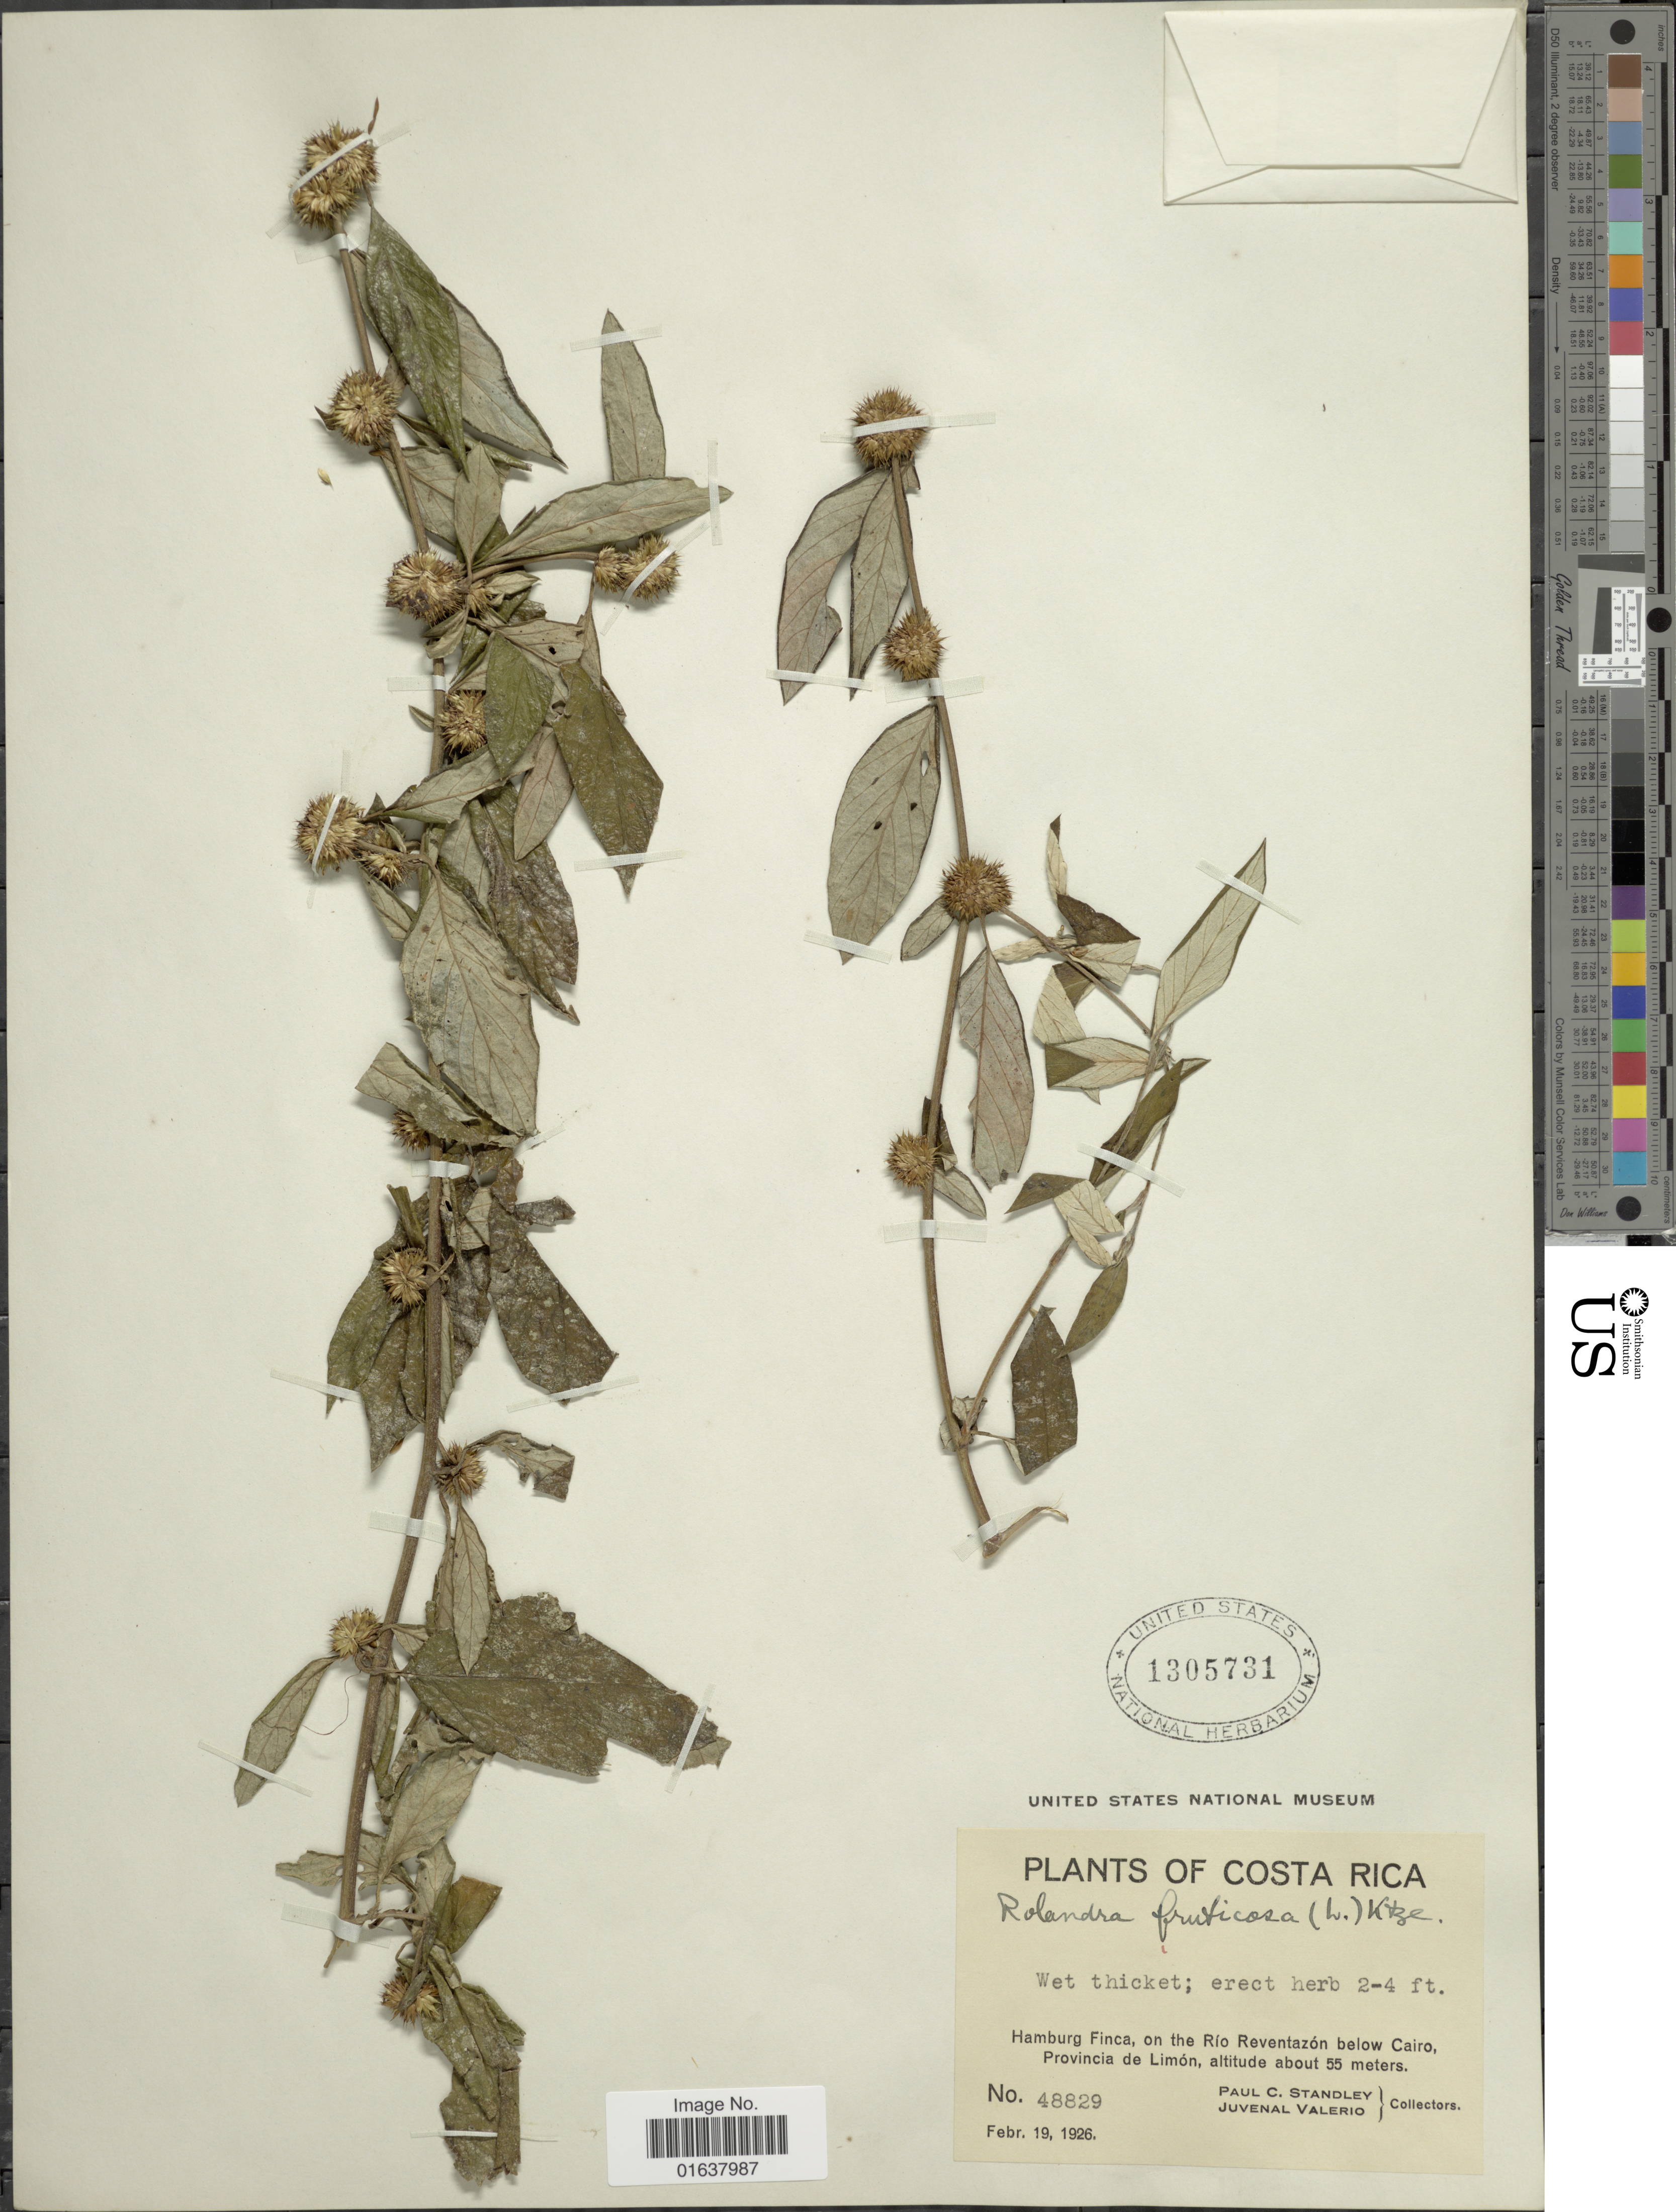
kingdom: Plantae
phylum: Tracheophyta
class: Magnoliopsida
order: Asterales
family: Asteraceae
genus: Rolandra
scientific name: Rolandra fruticosa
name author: (L.) Kuntze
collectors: P. C. Standley & J. Valerio R.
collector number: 48829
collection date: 1926-02-19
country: Costa Rica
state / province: Limón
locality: Hamburg Finca, on the Rio Reventazon below Cairo Provincia de Limon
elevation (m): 55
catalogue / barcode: US 1305731